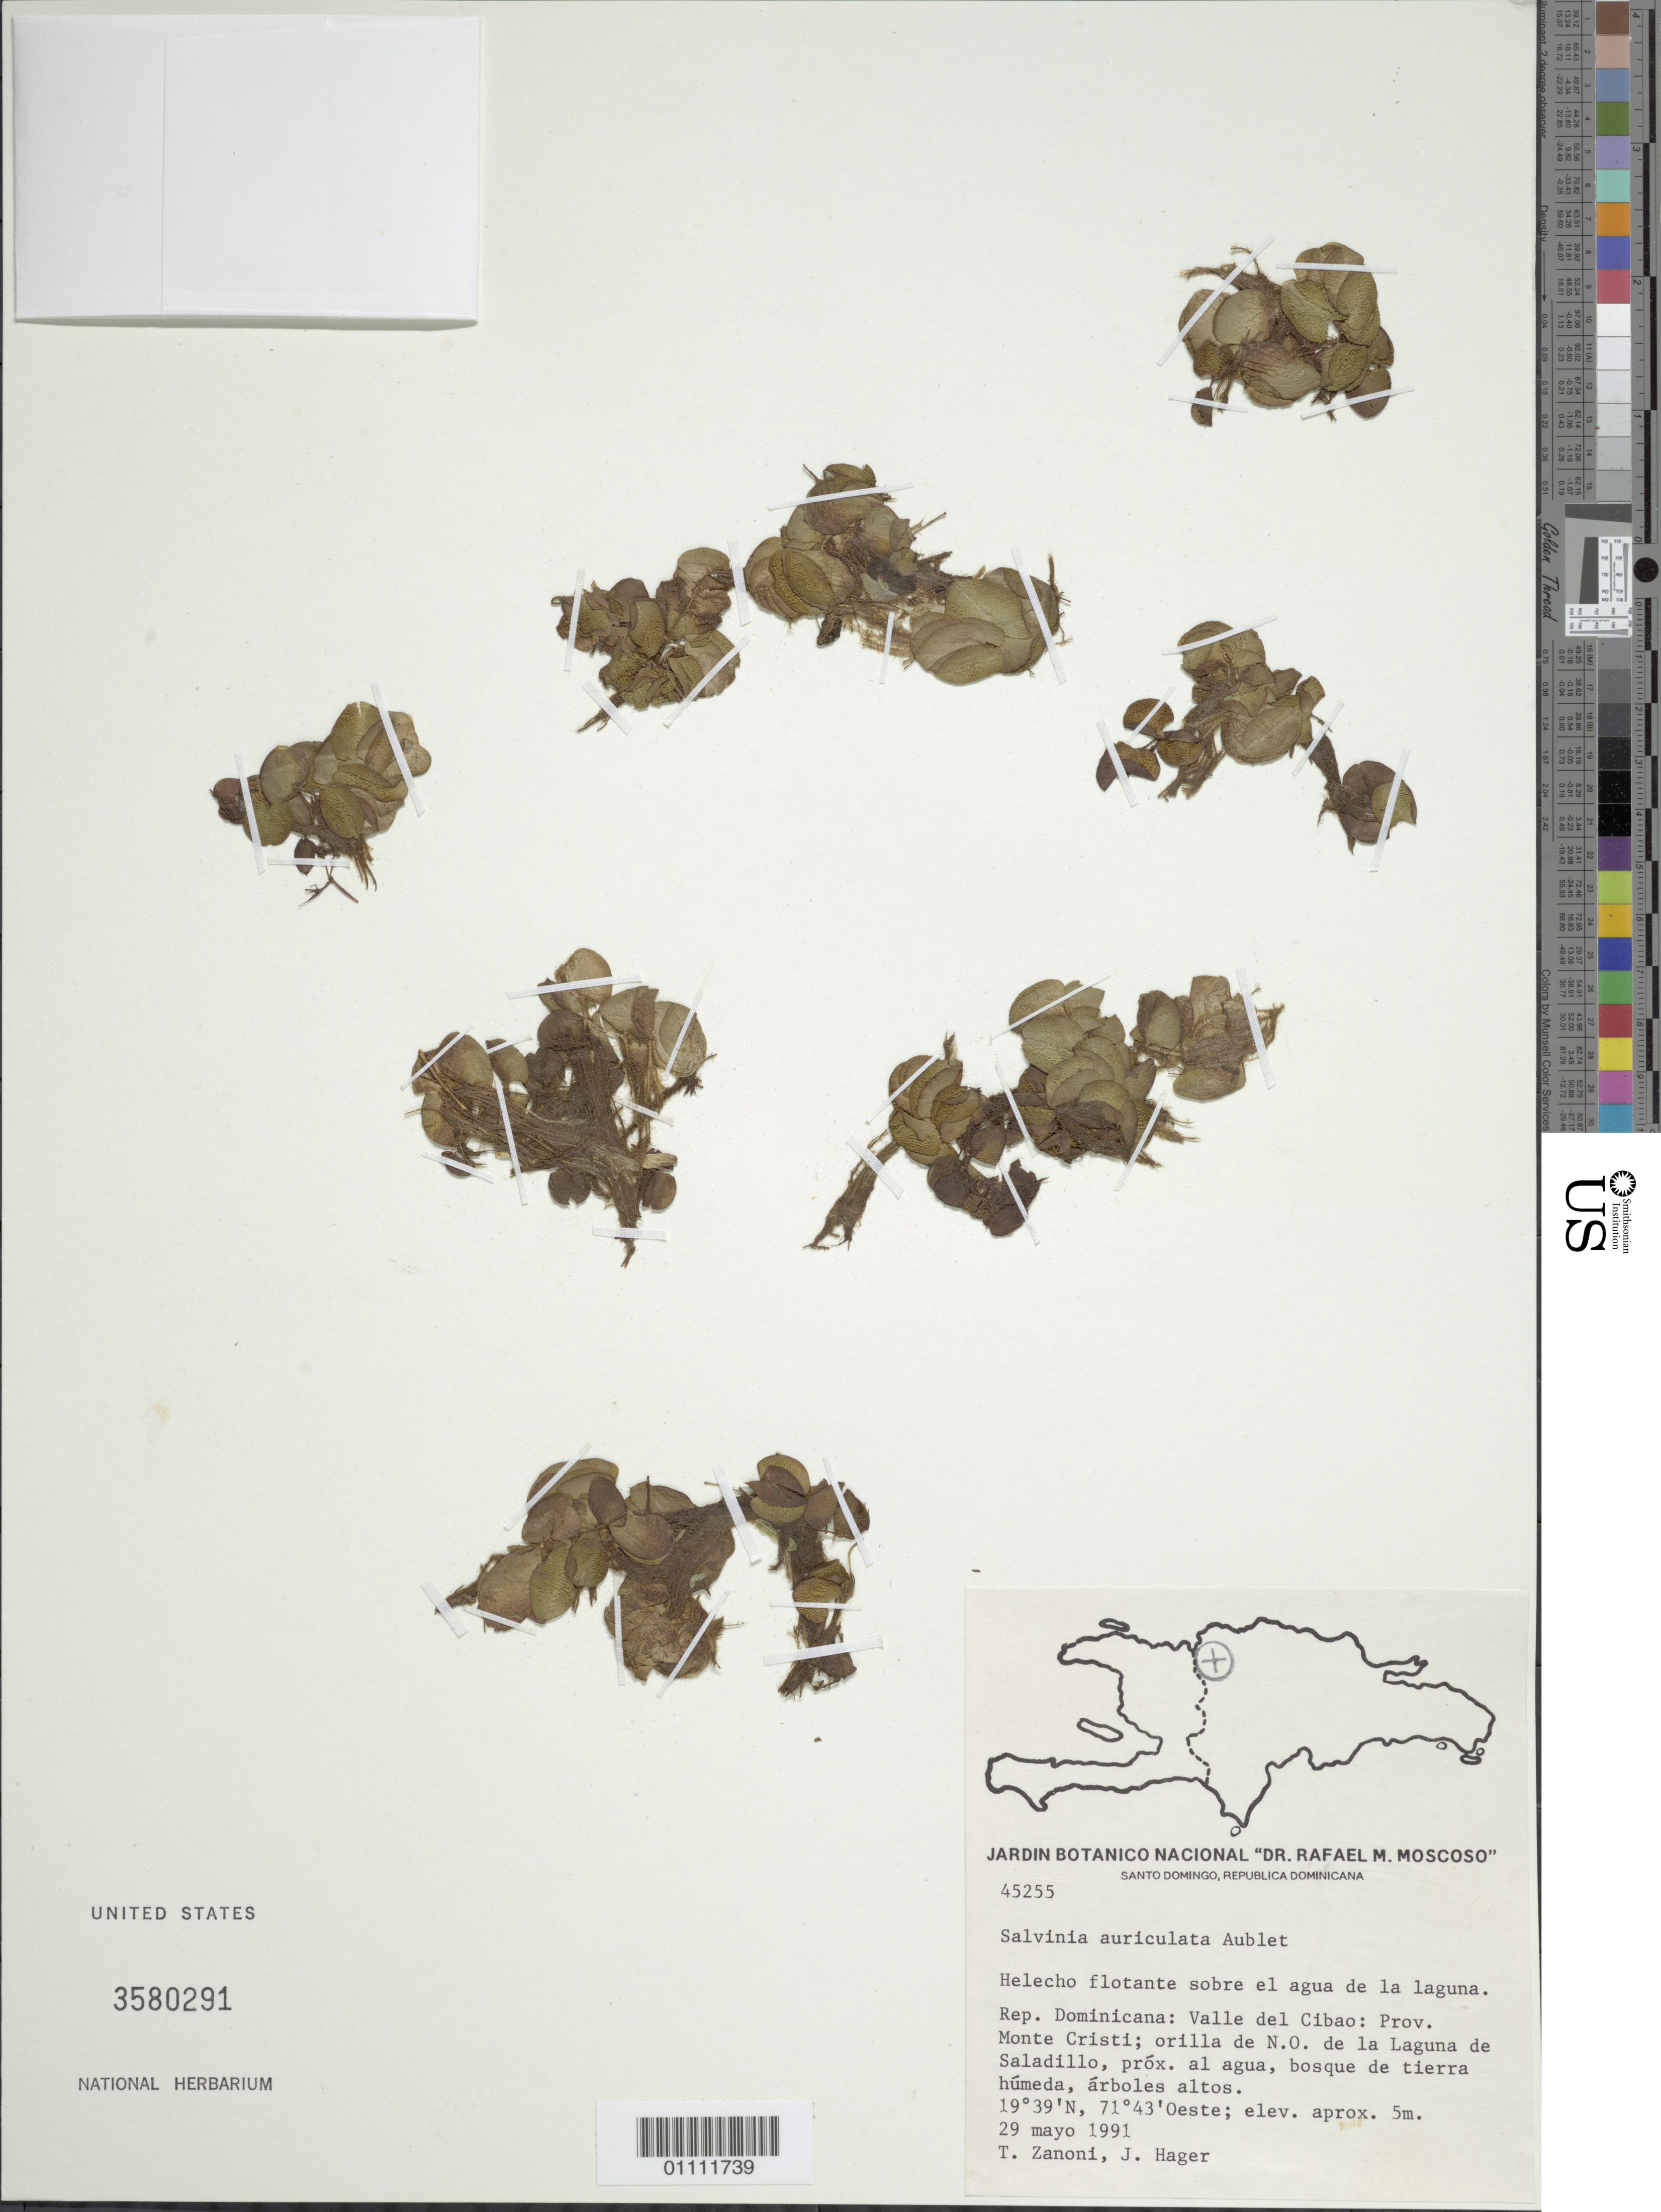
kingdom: Plantae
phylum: Tracheophyta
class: Polypodiopsida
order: Salviniales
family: Salviniaceae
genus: Salvinia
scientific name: Salvinia auriculata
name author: Aubl.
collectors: T. A. Zanoni & J. Hager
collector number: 45255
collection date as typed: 29 May 1991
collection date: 1991-05-29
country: Dominican Republic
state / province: Monte Cristi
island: Hispaniola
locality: Valle del Cibao, N de Laguna de Saladillo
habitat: Próx. al agua, bosque de tierra húmeda, árboles alto a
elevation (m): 5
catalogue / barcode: US 3580291